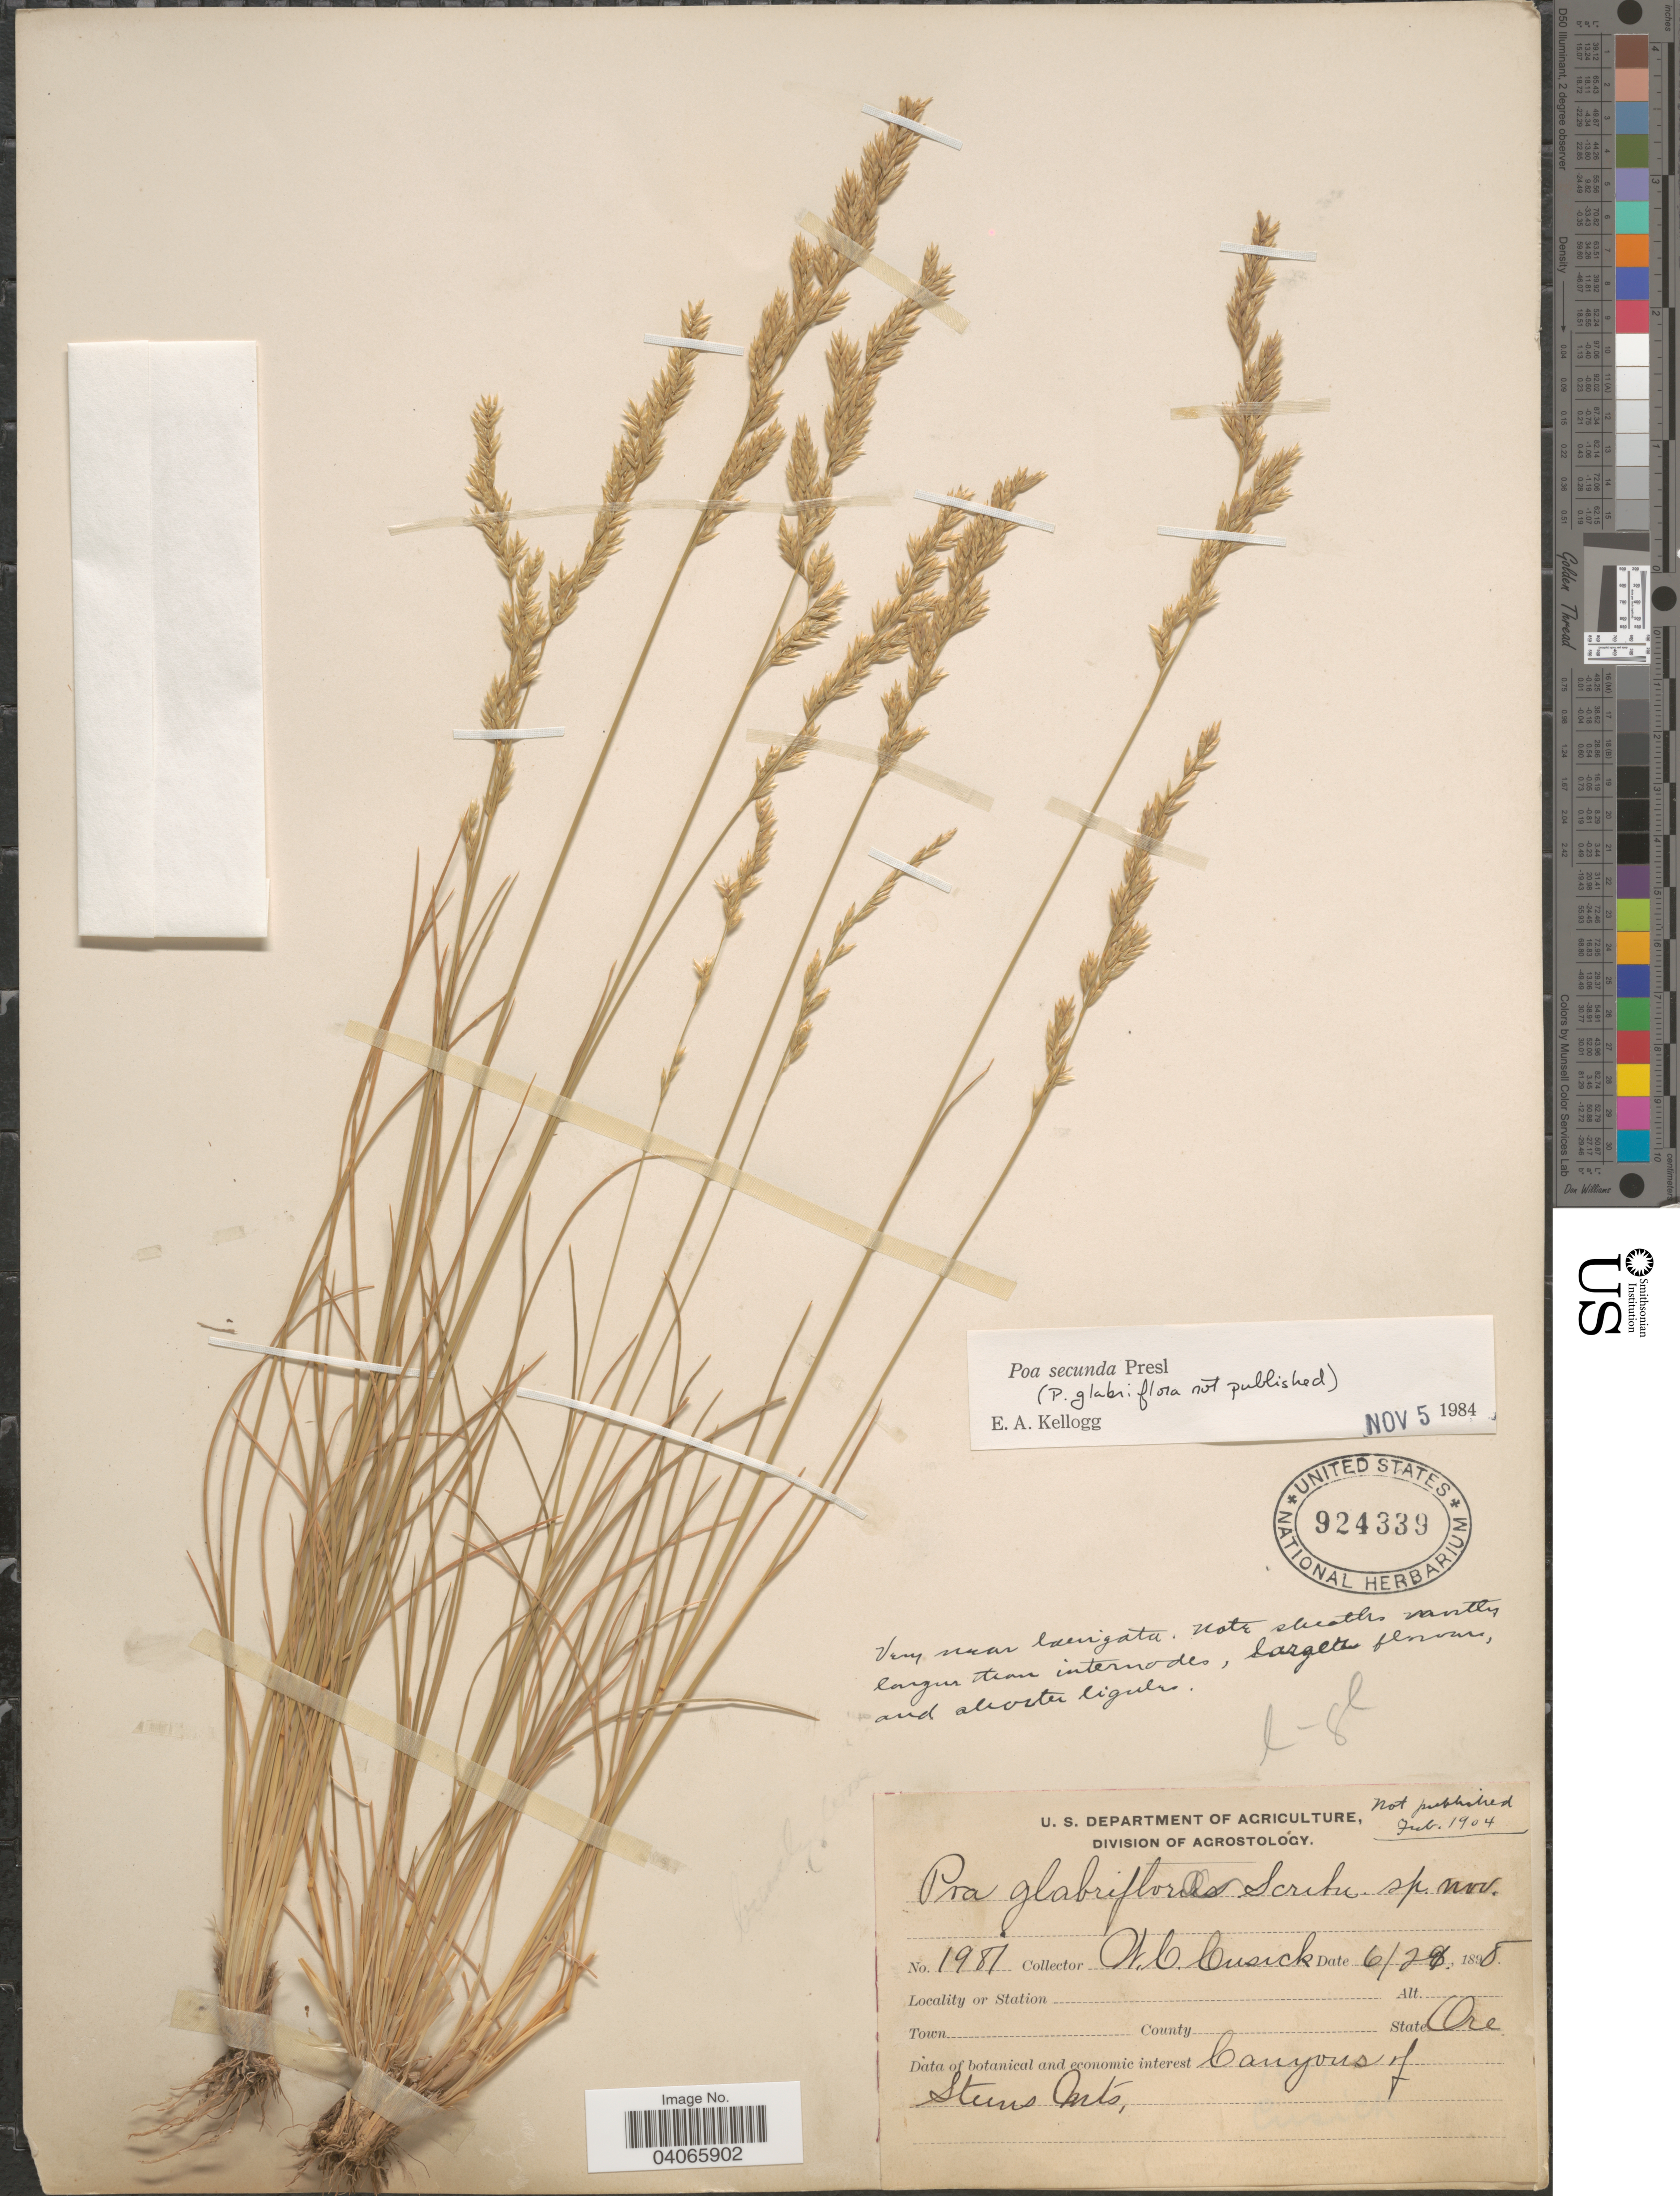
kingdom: Plantae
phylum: Tracheophyta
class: Liliopsida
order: Poales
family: Poaceae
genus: Poa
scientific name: Poa secunda subsp. juncifolia var. nevadensis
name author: (Vasey ex Scribn.) Soreng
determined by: Soreng, Robert J., Research Associate (BOT), Smithsonian Institution - National Museum of Natural History (UNITED STATES)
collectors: W. C. Cusick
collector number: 1981*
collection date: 1898-06-28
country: United States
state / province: Oregon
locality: Canyons of Steens Mts.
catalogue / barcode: US 924339